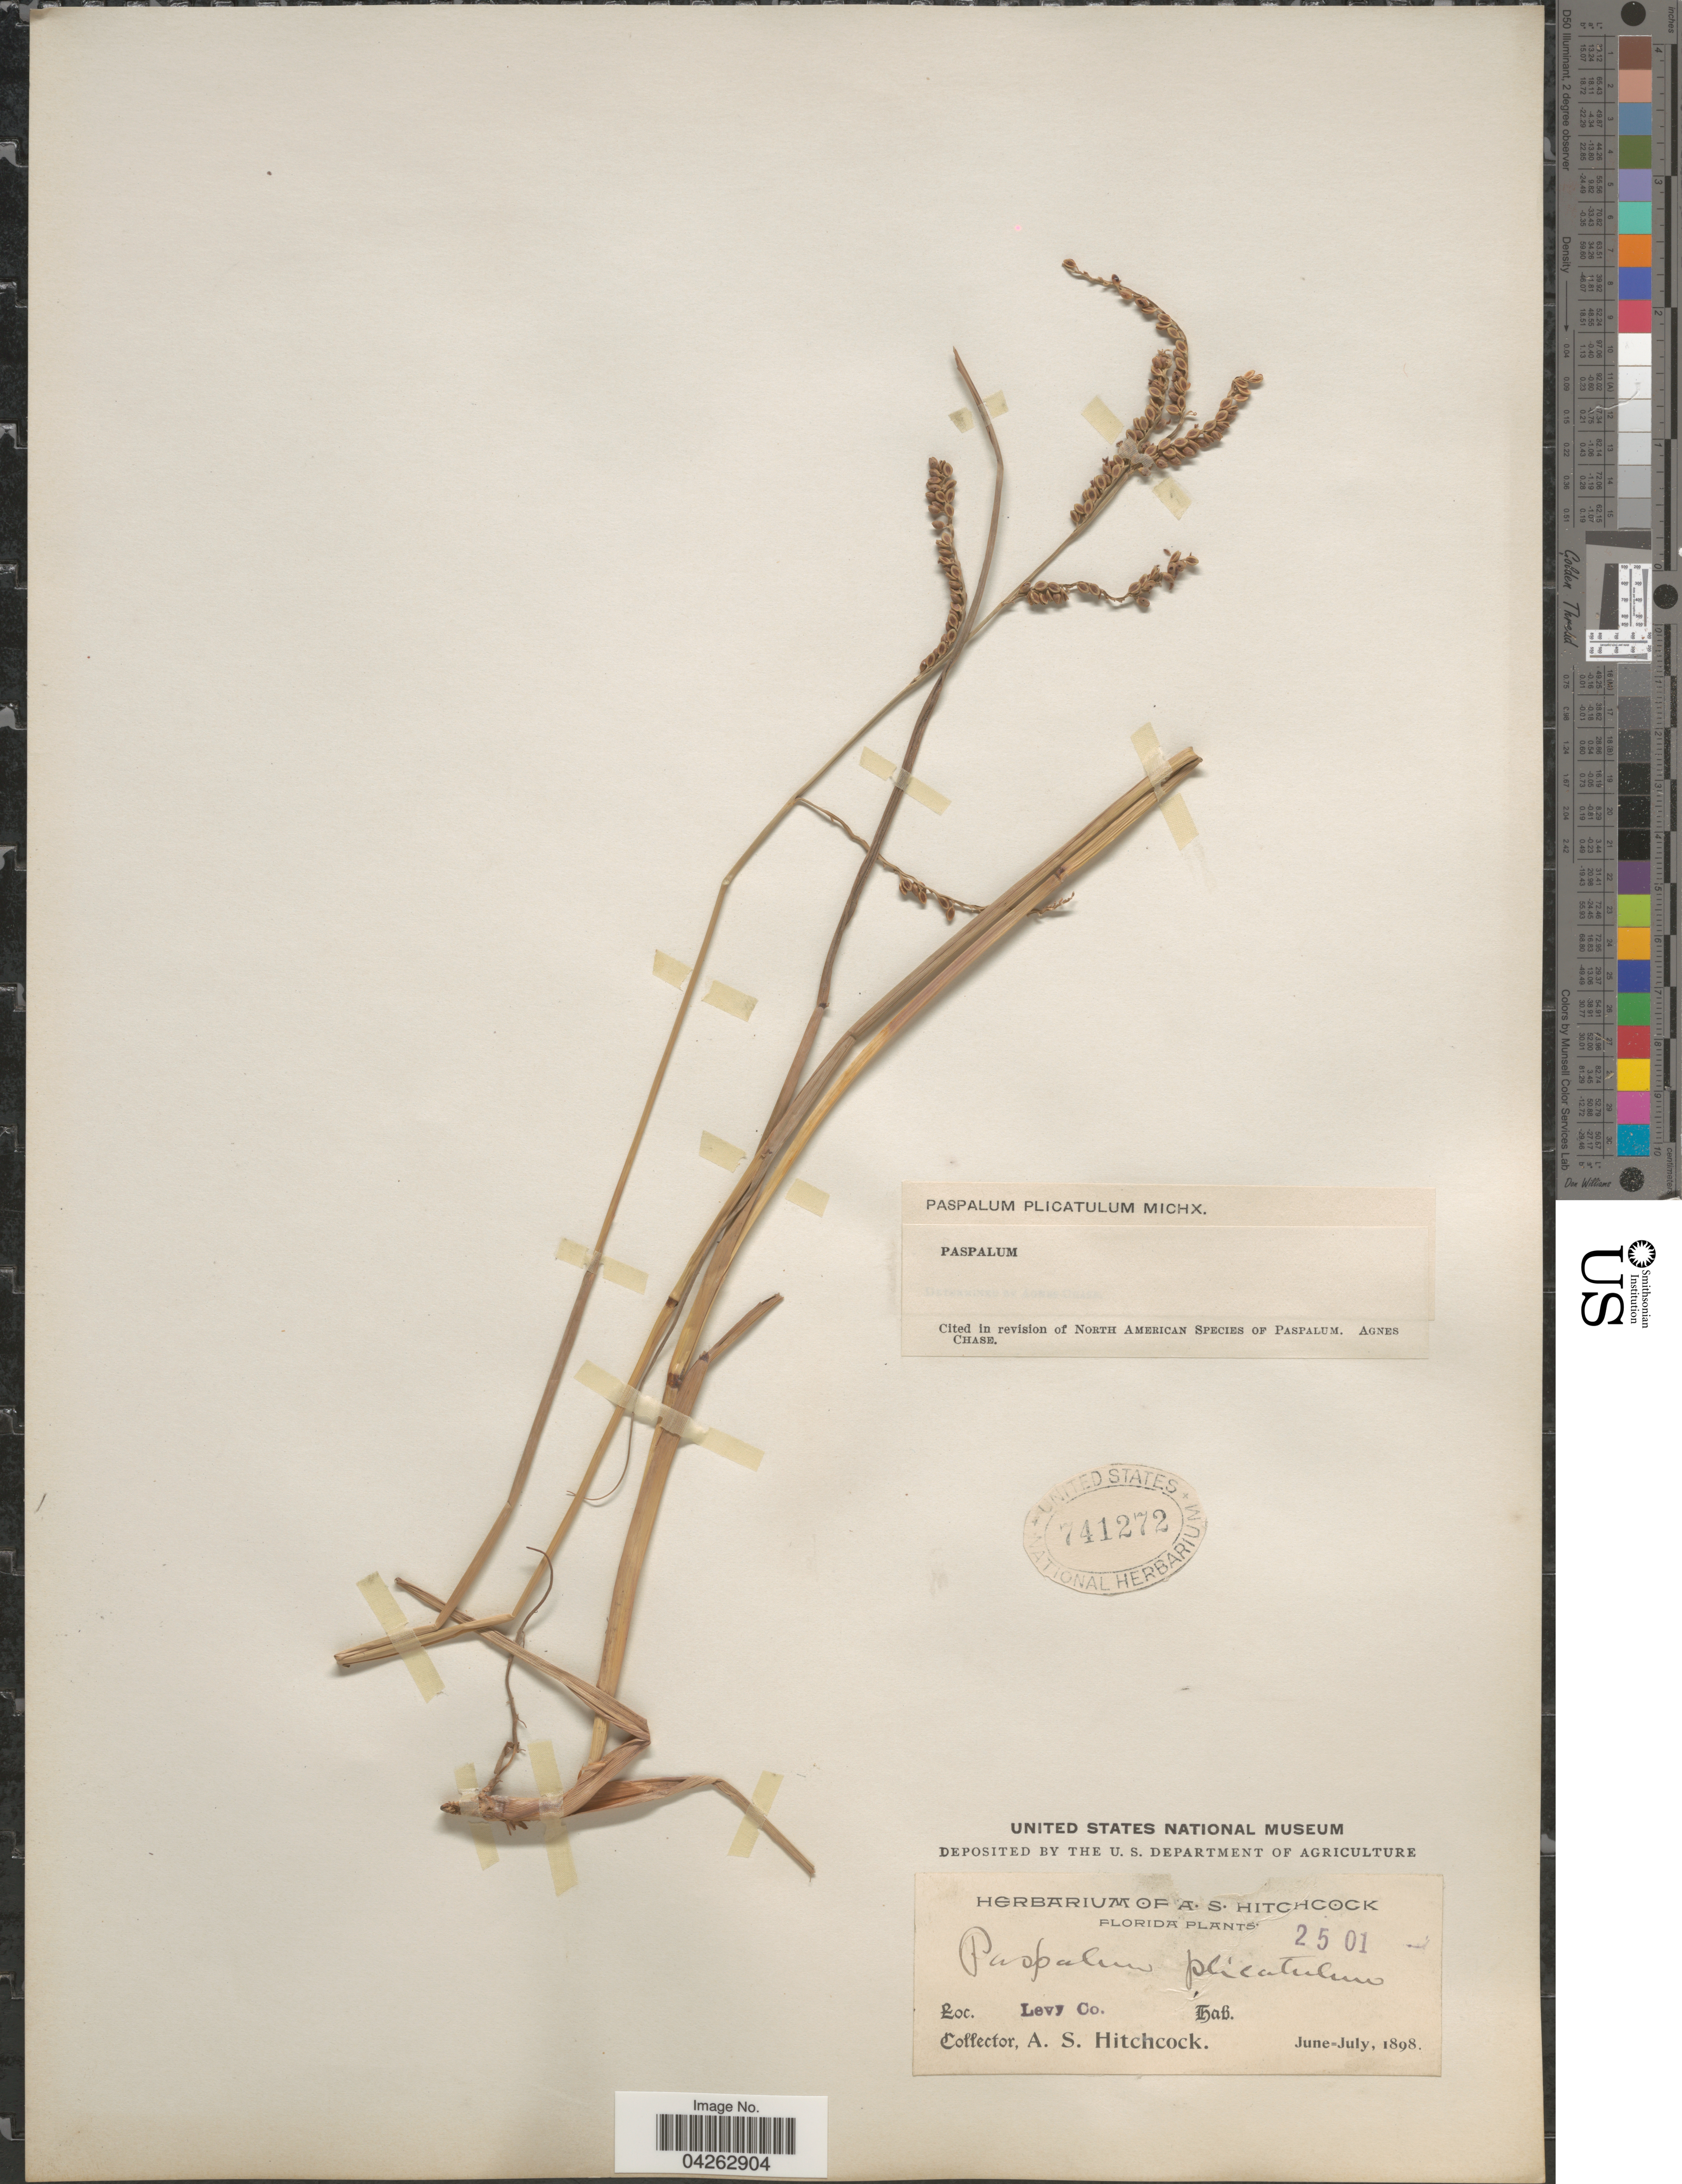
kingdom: Plantae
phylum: Tracheophyta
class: Liliopsida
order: Poales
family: Poaceae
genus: Paspalum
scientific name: Paspalum plicatulum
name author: Michx.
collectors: A. S. Hitchcock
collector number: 2501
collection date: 1898-06/1898-07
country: United States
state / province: Florida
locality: Levy Co.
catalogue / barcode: US 741272